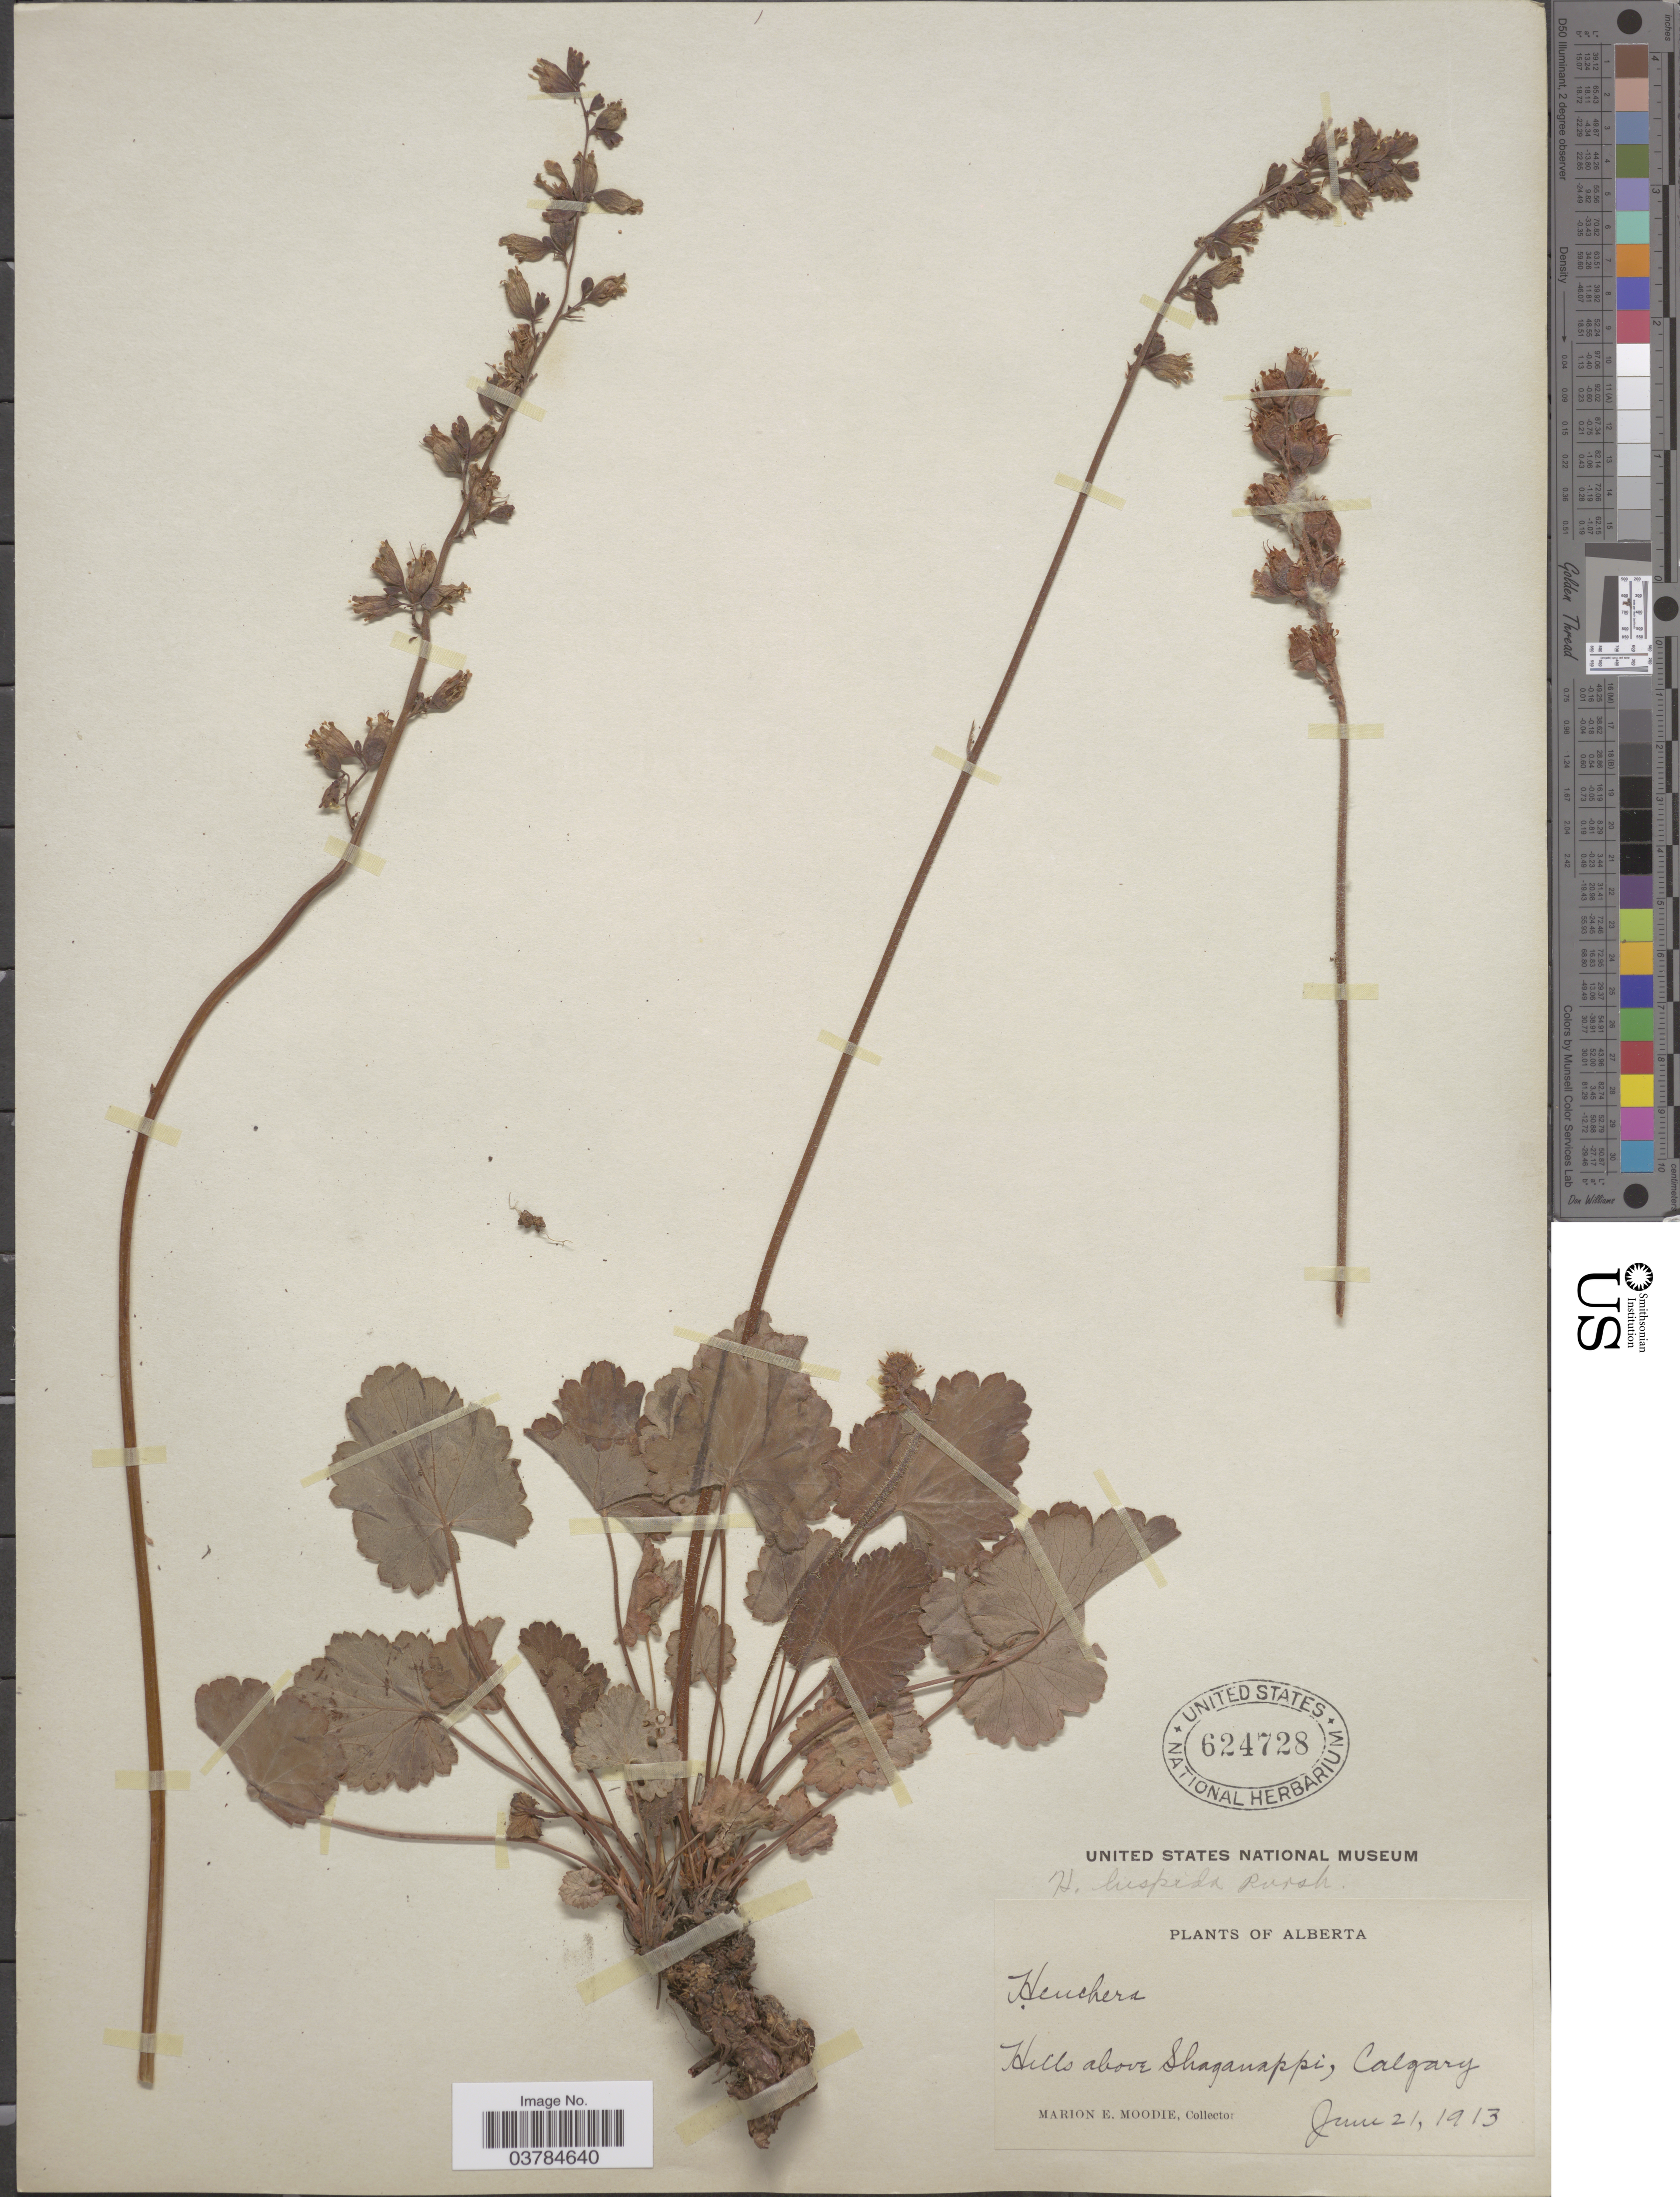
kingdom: Plantae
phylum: Tracheophyta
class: Magnoliopsida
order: Saxifragales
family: Saxifragaceae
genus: Heuchera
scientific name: Heuchera hispida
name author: Pursh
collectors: M. E. Moodie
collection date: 1913-06-21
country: Canada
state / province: Alberta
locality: Hills above Shaganappi, Calgary.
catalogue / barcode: US 624728